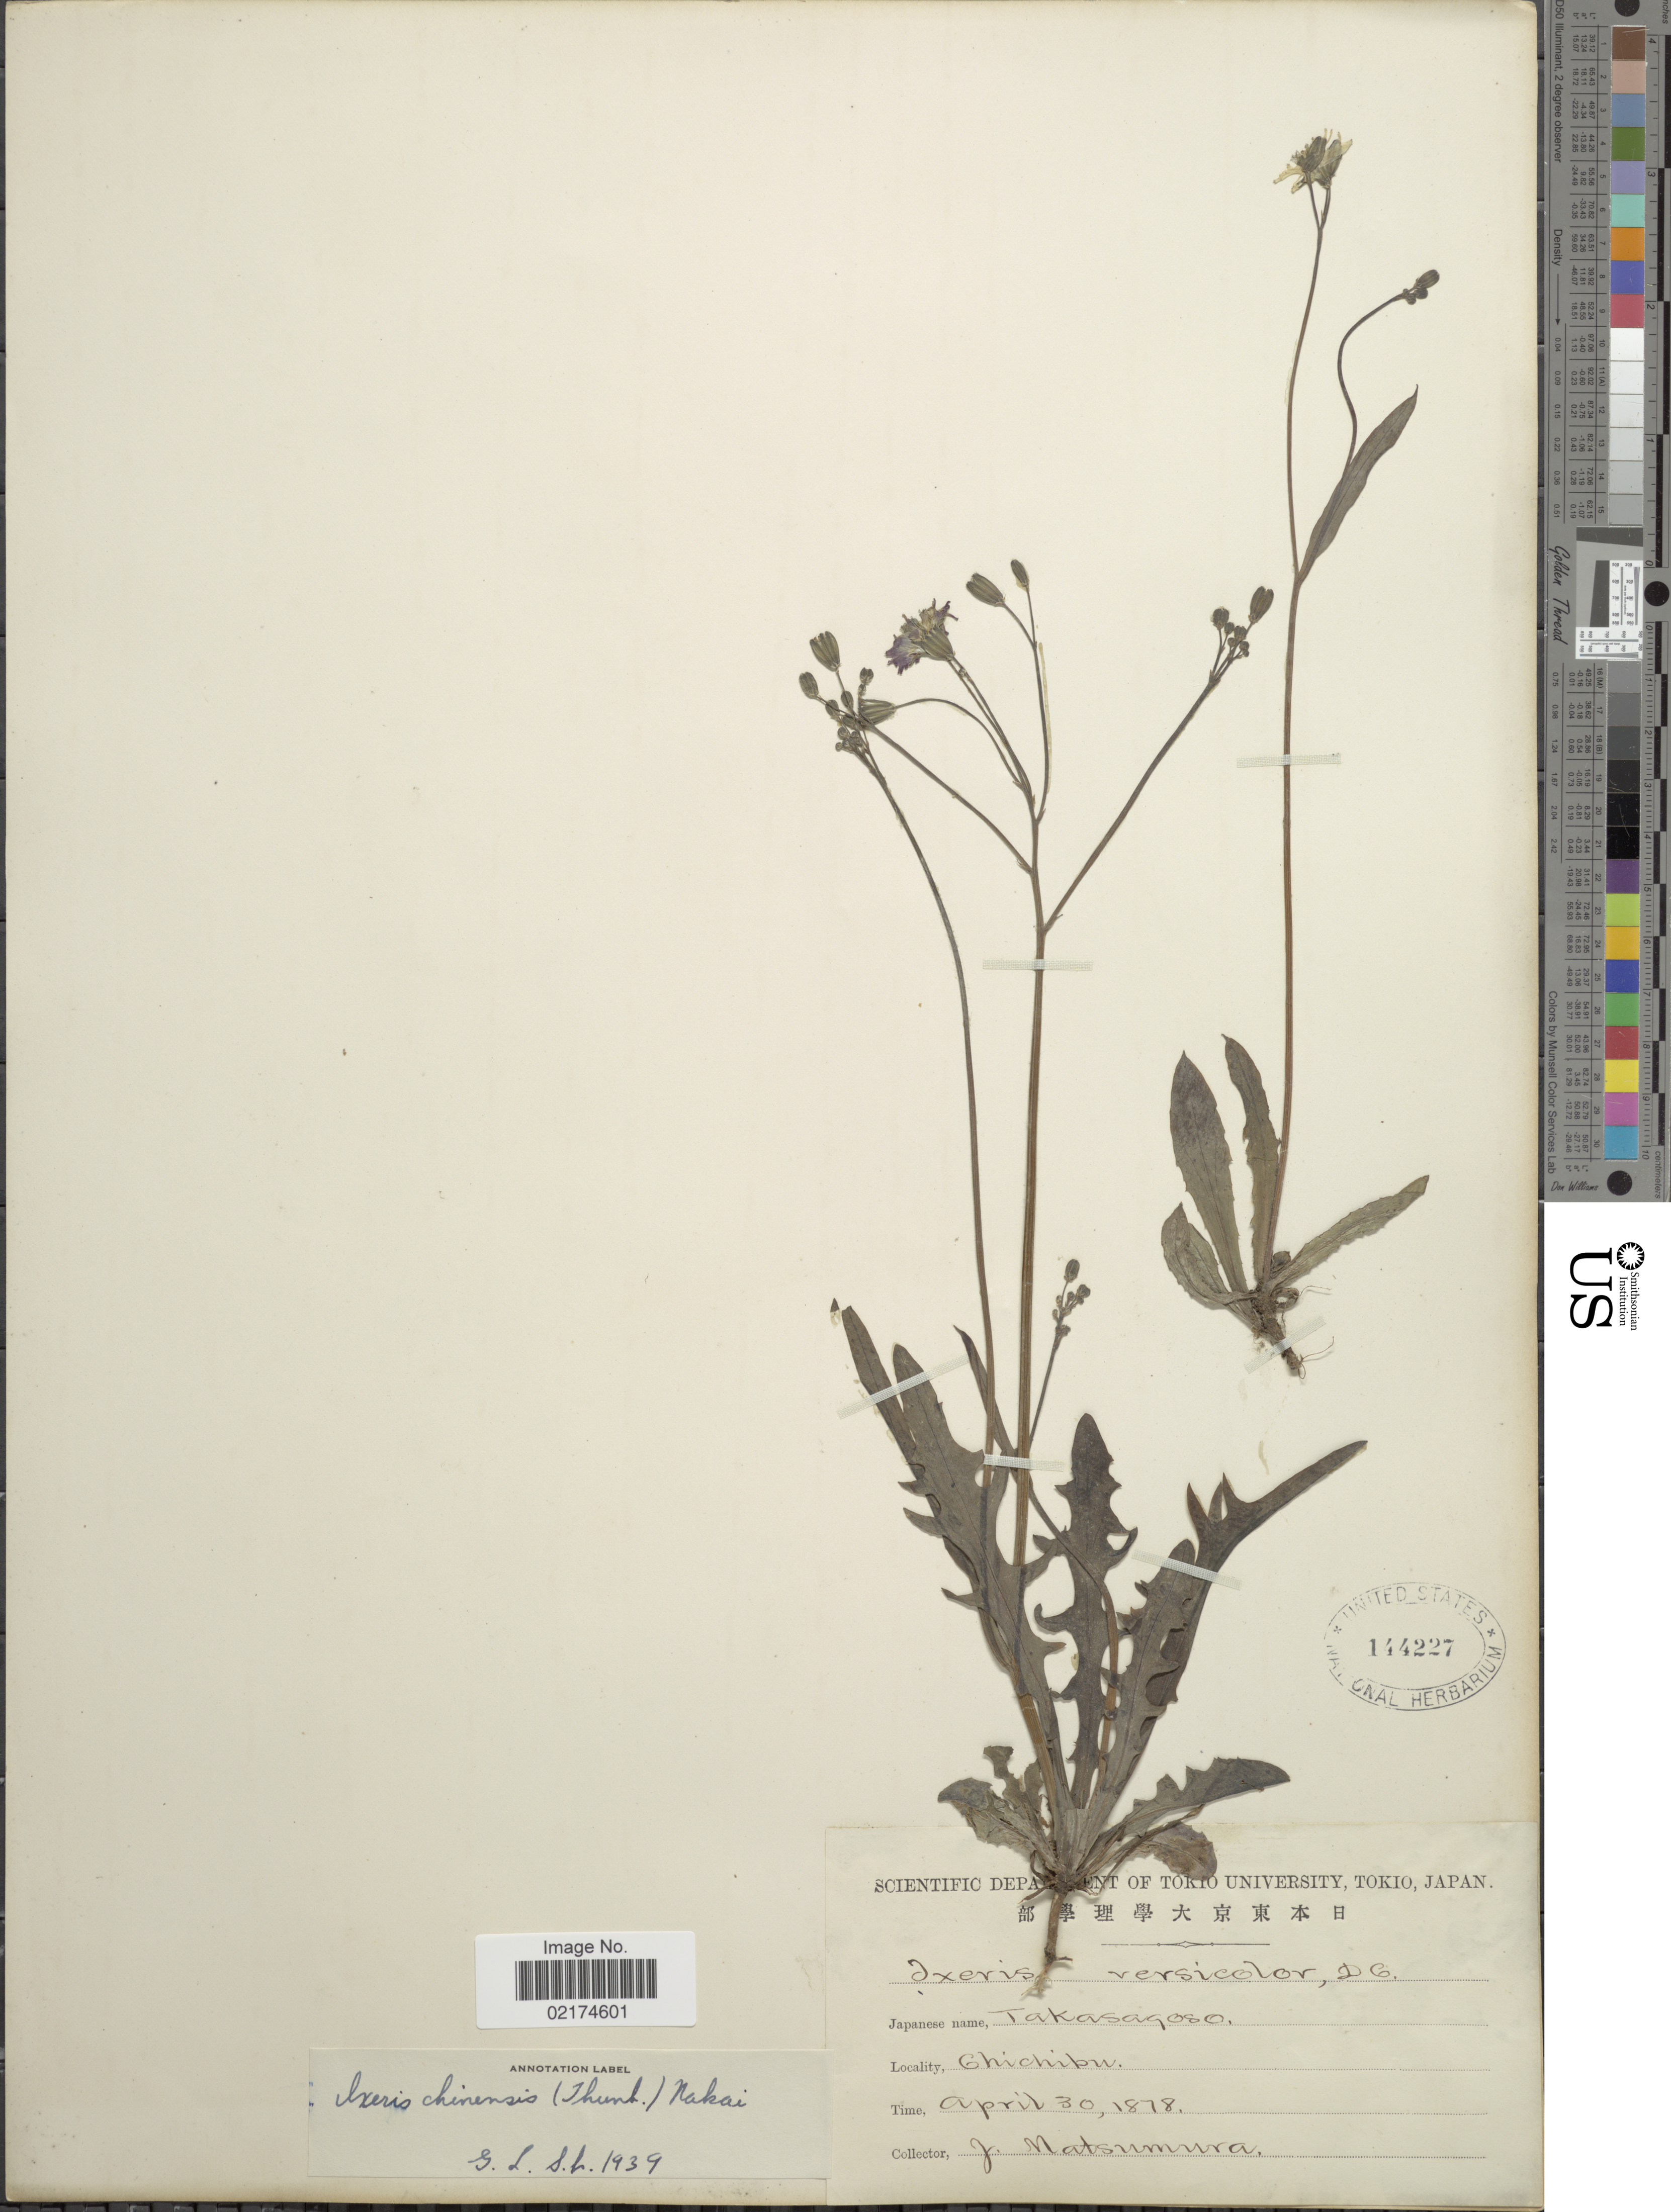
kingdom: Plantae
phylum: Tracheophyta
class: Magnoliopsida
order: Asterales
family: Asteraceae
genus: Ixeris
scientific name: Ixeris chinensis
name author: (Thunb.) Nakai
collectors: J. Matsumura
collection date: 1878-04-30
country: Japan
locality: Chichibu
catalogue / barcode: US 144227